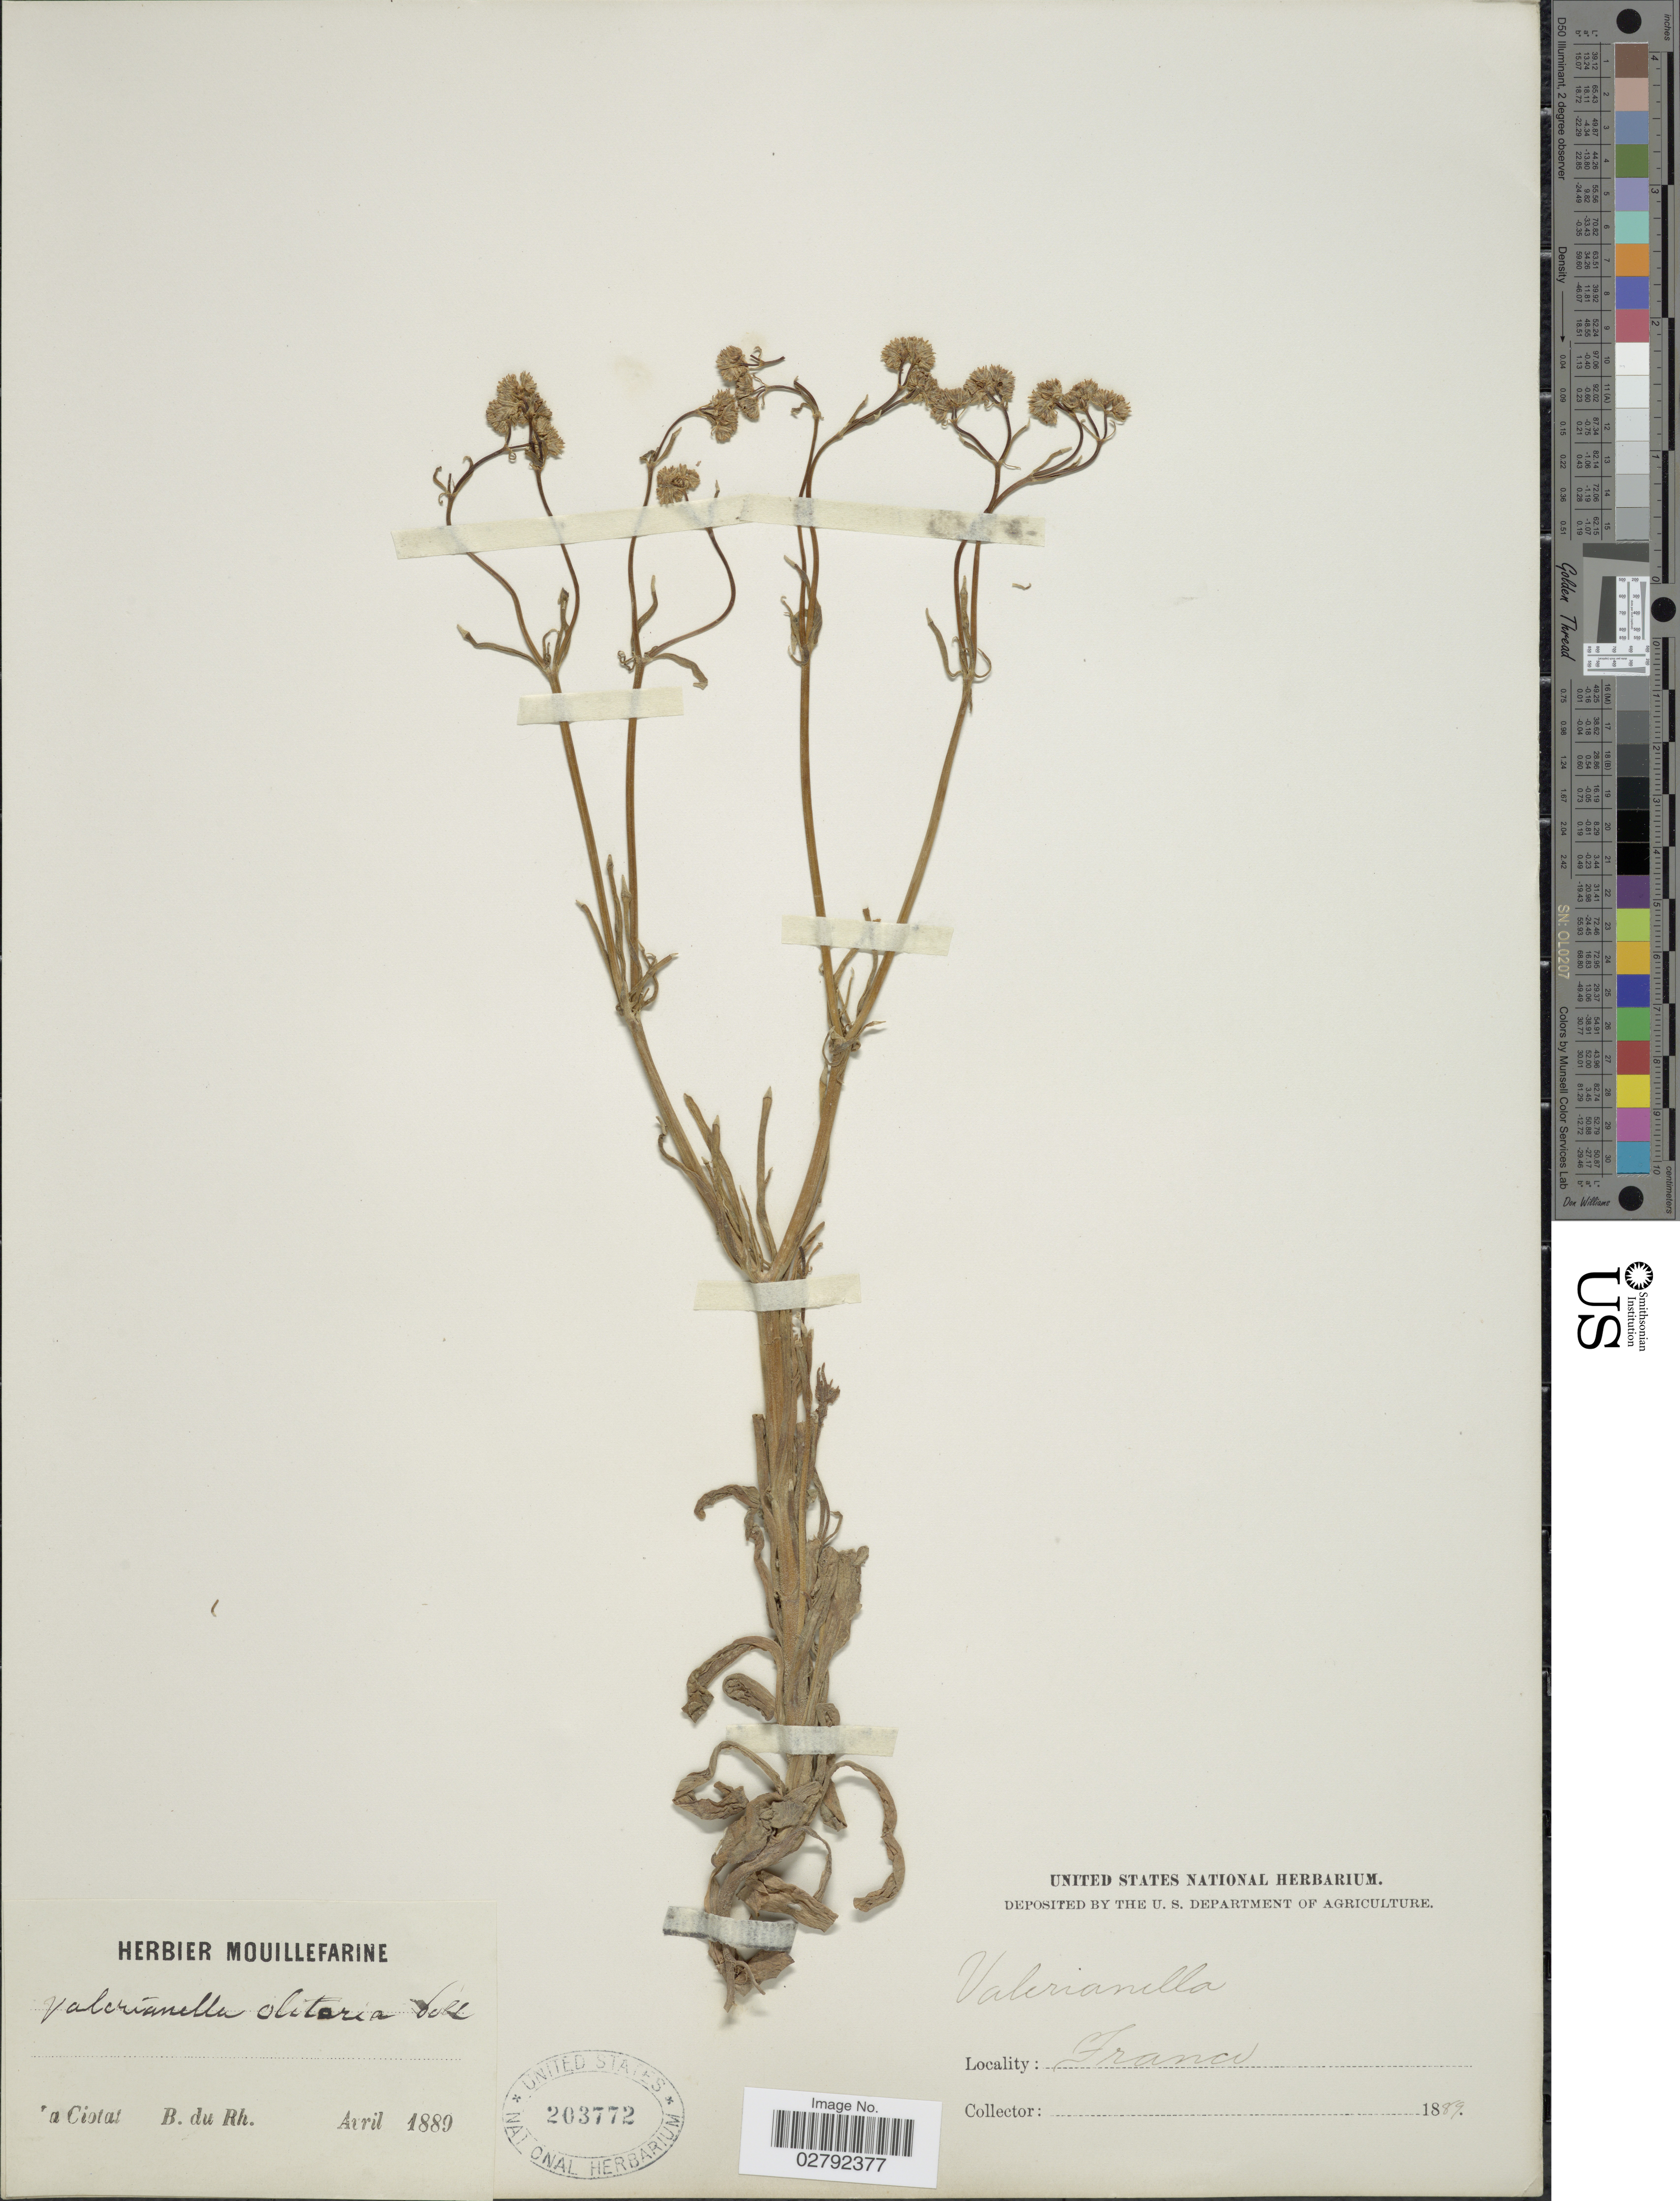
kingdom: Plantae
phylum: Tracheophyta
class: Magnoliopsida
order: Dipsacales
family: Caprifoliaceae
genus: Valerianella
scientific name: Valerianella sp.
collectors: ex herb. Mouillefarine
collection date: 1889-04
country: France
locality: A Ciotat. B. du Rh.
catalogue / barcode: US 203772